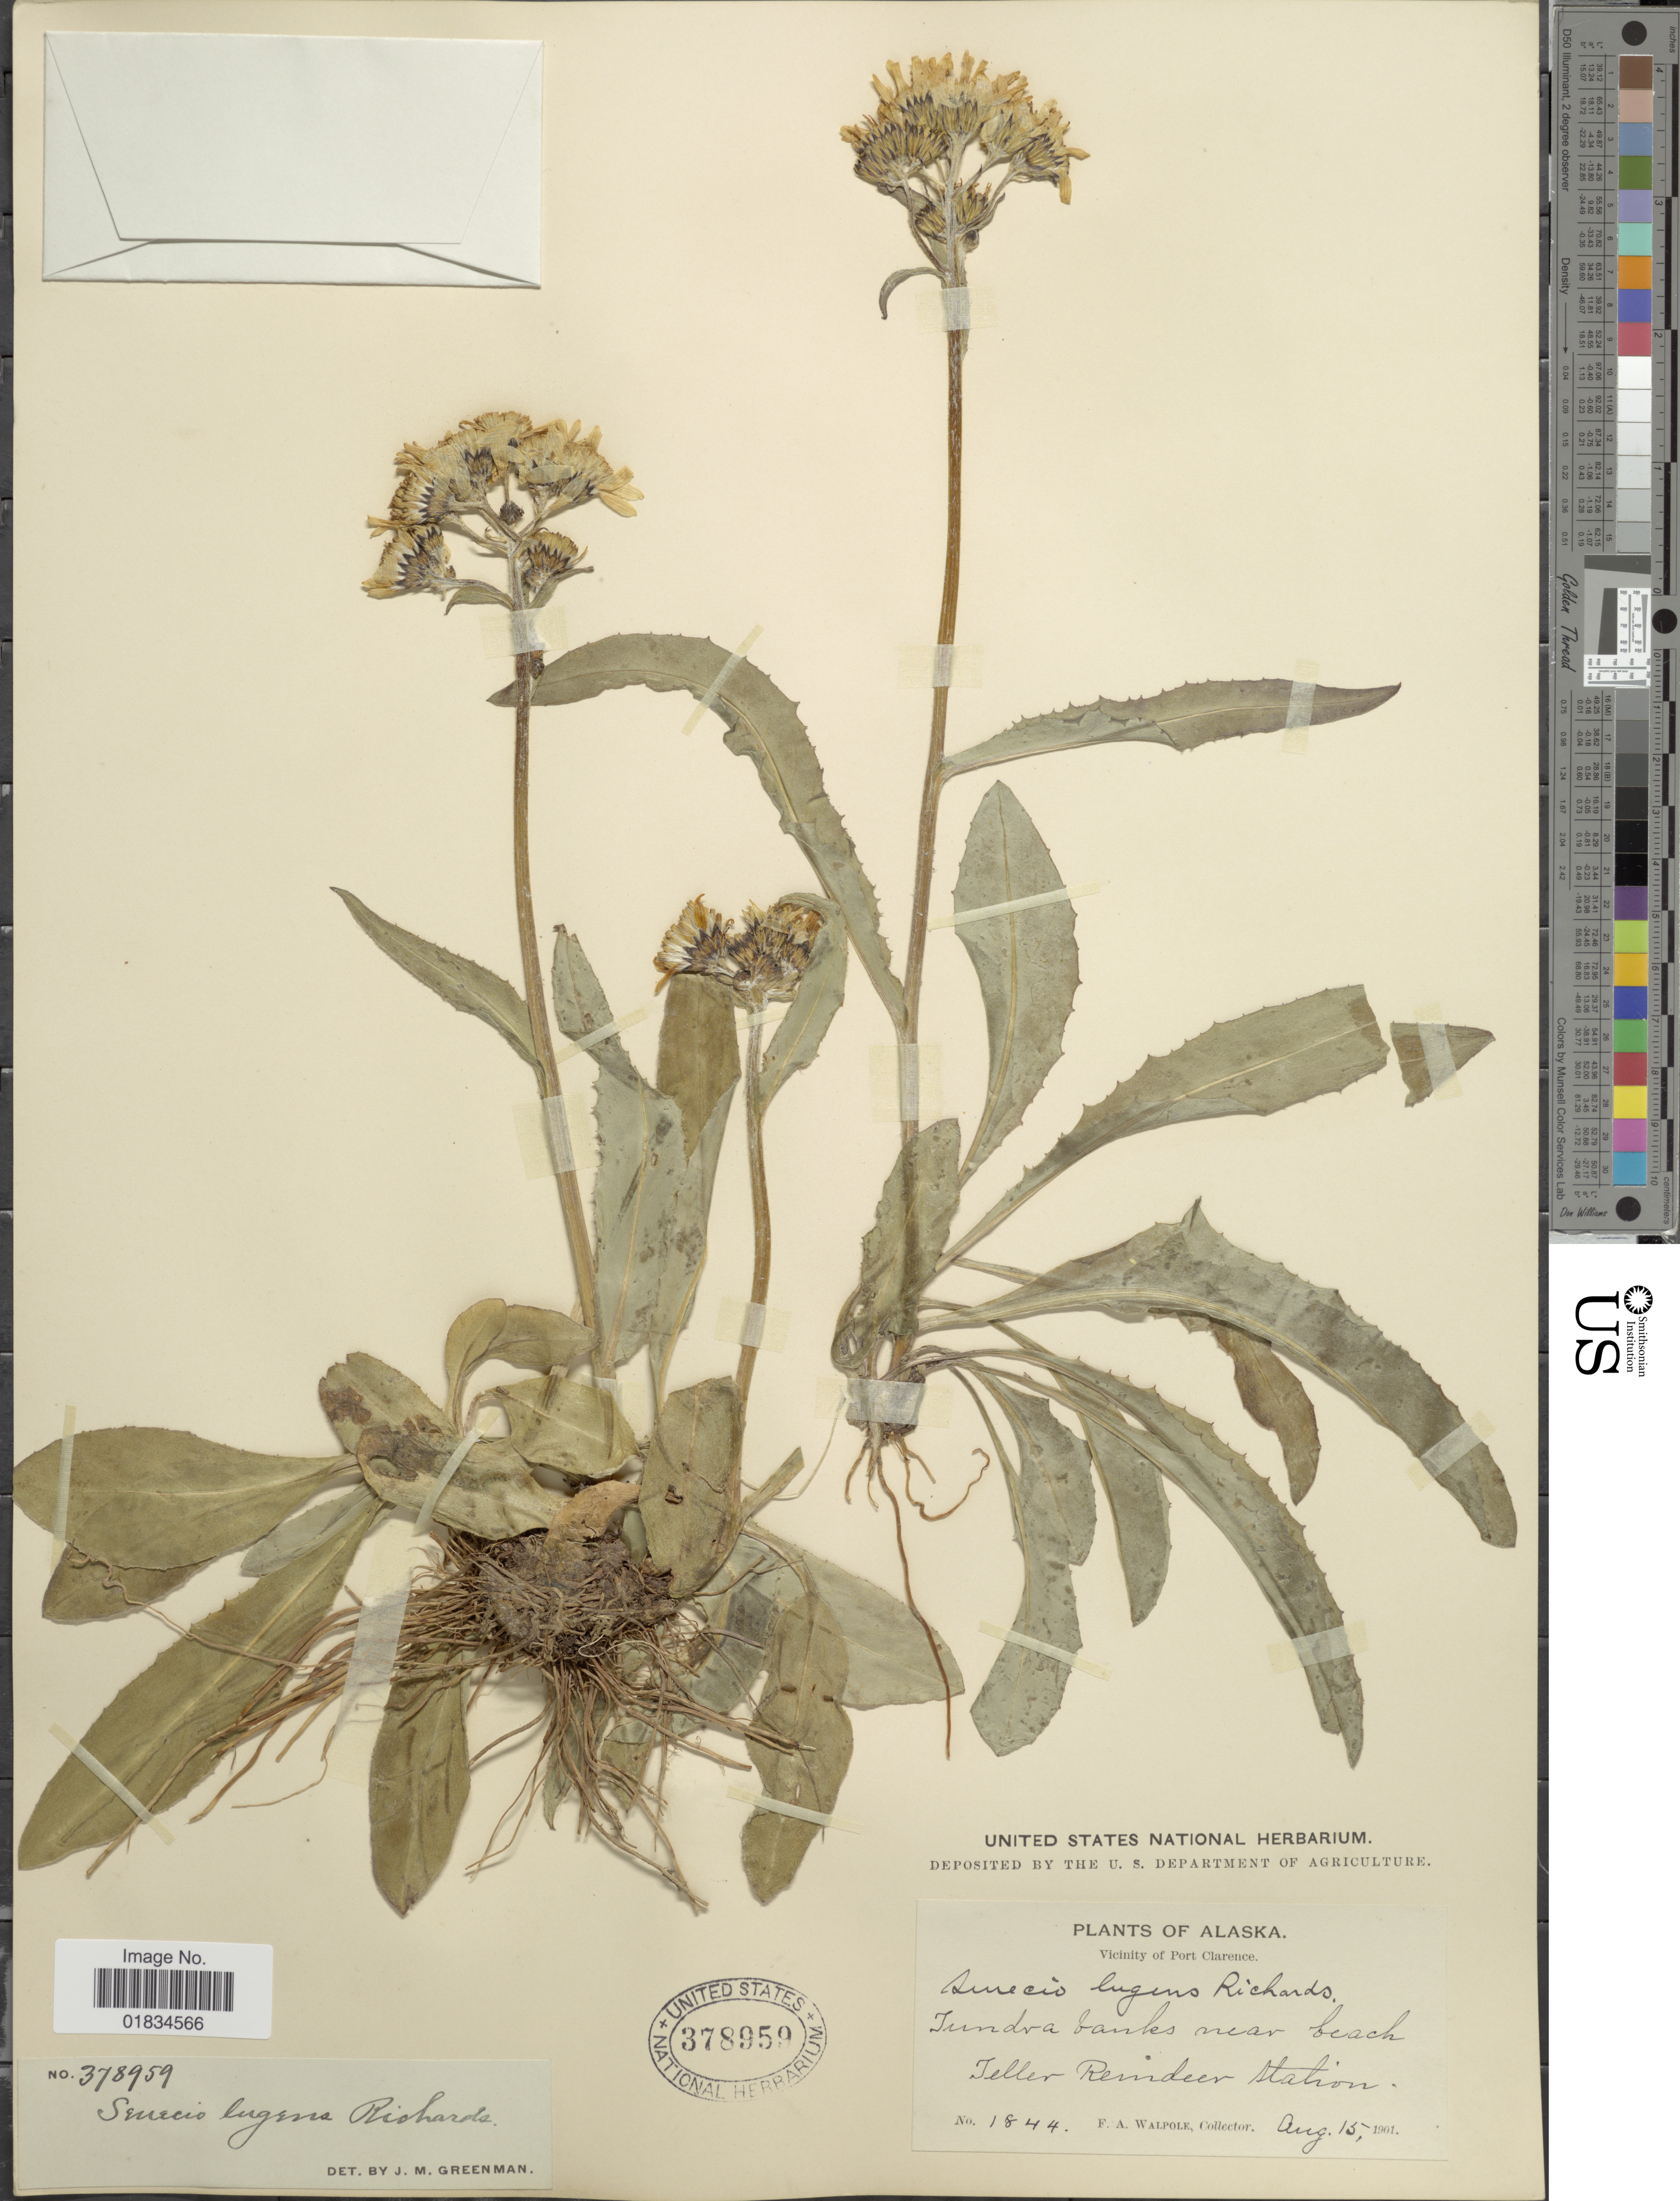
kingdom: Plantae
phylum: Tracheophyta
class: Magnoliopsida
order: Asterales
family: Asteraceae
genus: Senecio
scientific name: Senecio lugens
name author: Richardson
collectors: F. Walpole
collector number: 1844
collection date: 1961-08-15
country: United States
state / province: Alaska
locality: Vicinity of Port Clarence, Near beach, Teller Reindeer Station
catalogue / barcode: US 378959